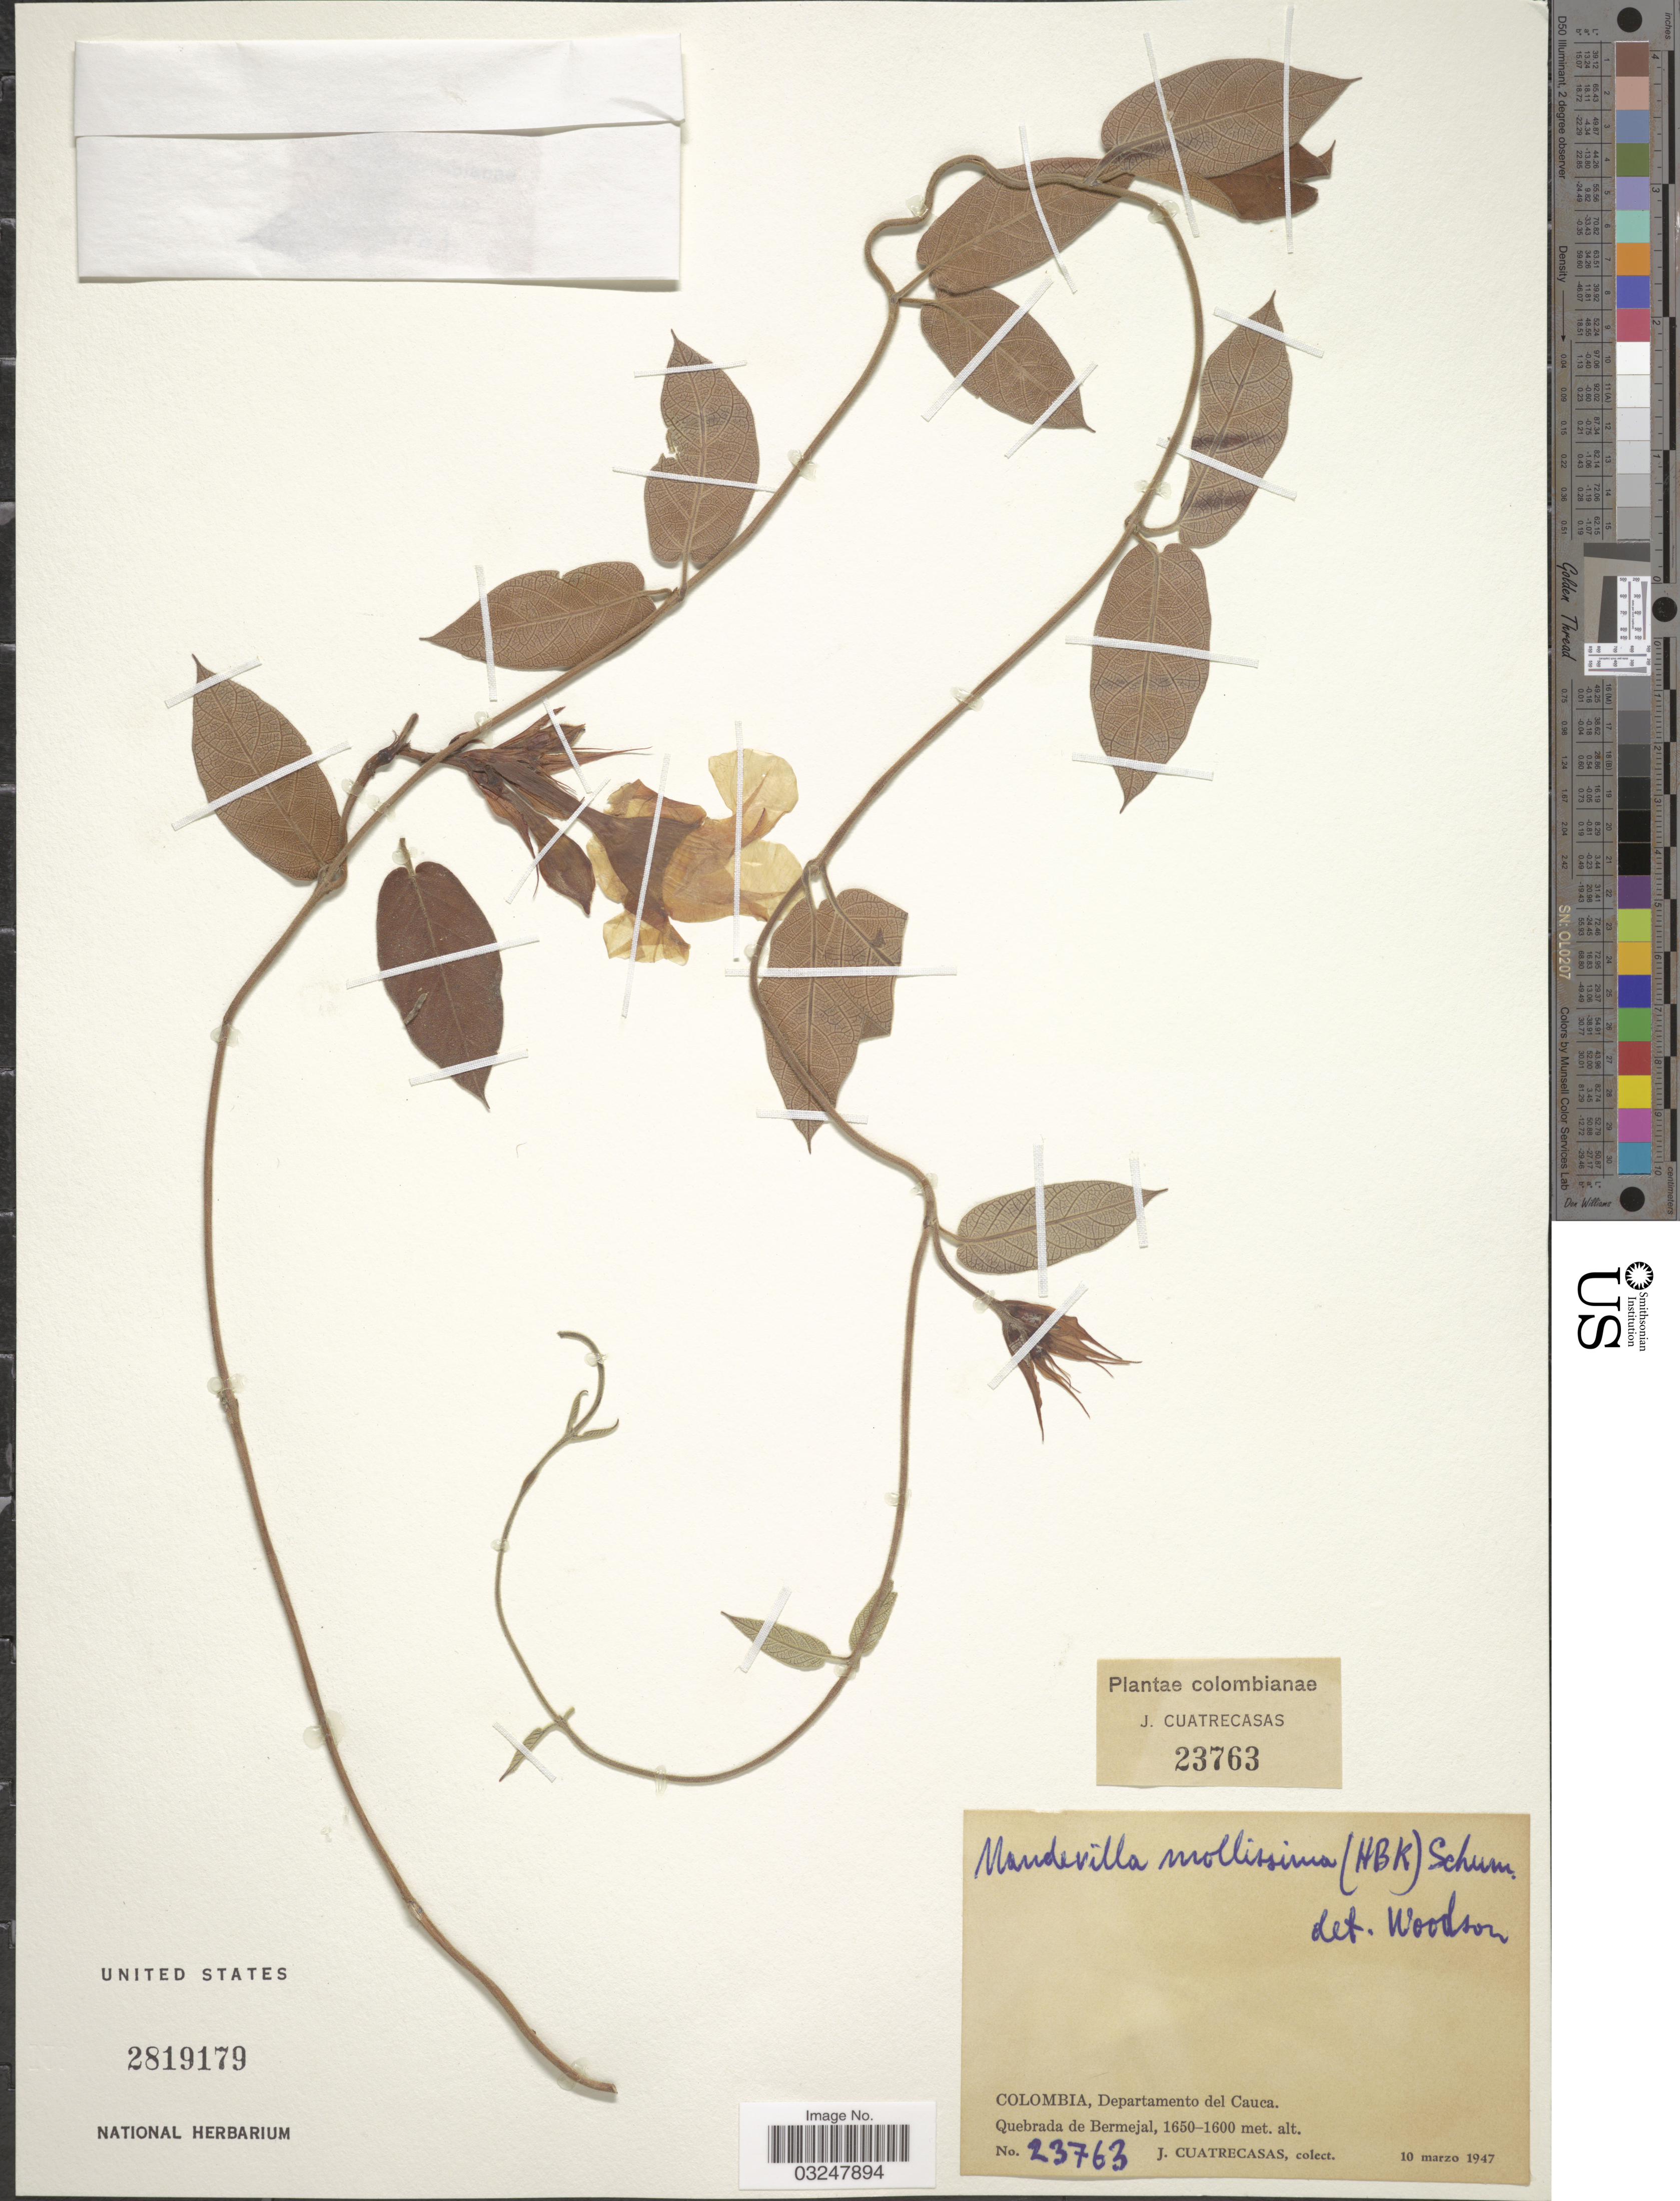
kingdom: Plantae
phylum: Tracheophyta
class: Magnoliopsida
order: Gentianales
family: Apocynaceae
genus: Mandevilla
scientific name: Mandevilla mollissima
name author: (Kunth) K. Schum.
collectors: J. Cuatrecasas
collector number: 23763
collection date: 1947-03-10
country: Colombia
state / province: Cauca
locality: Departamento del Cauca, Quebrada de Bermejal.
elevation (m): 1600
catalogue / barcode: US 2819179